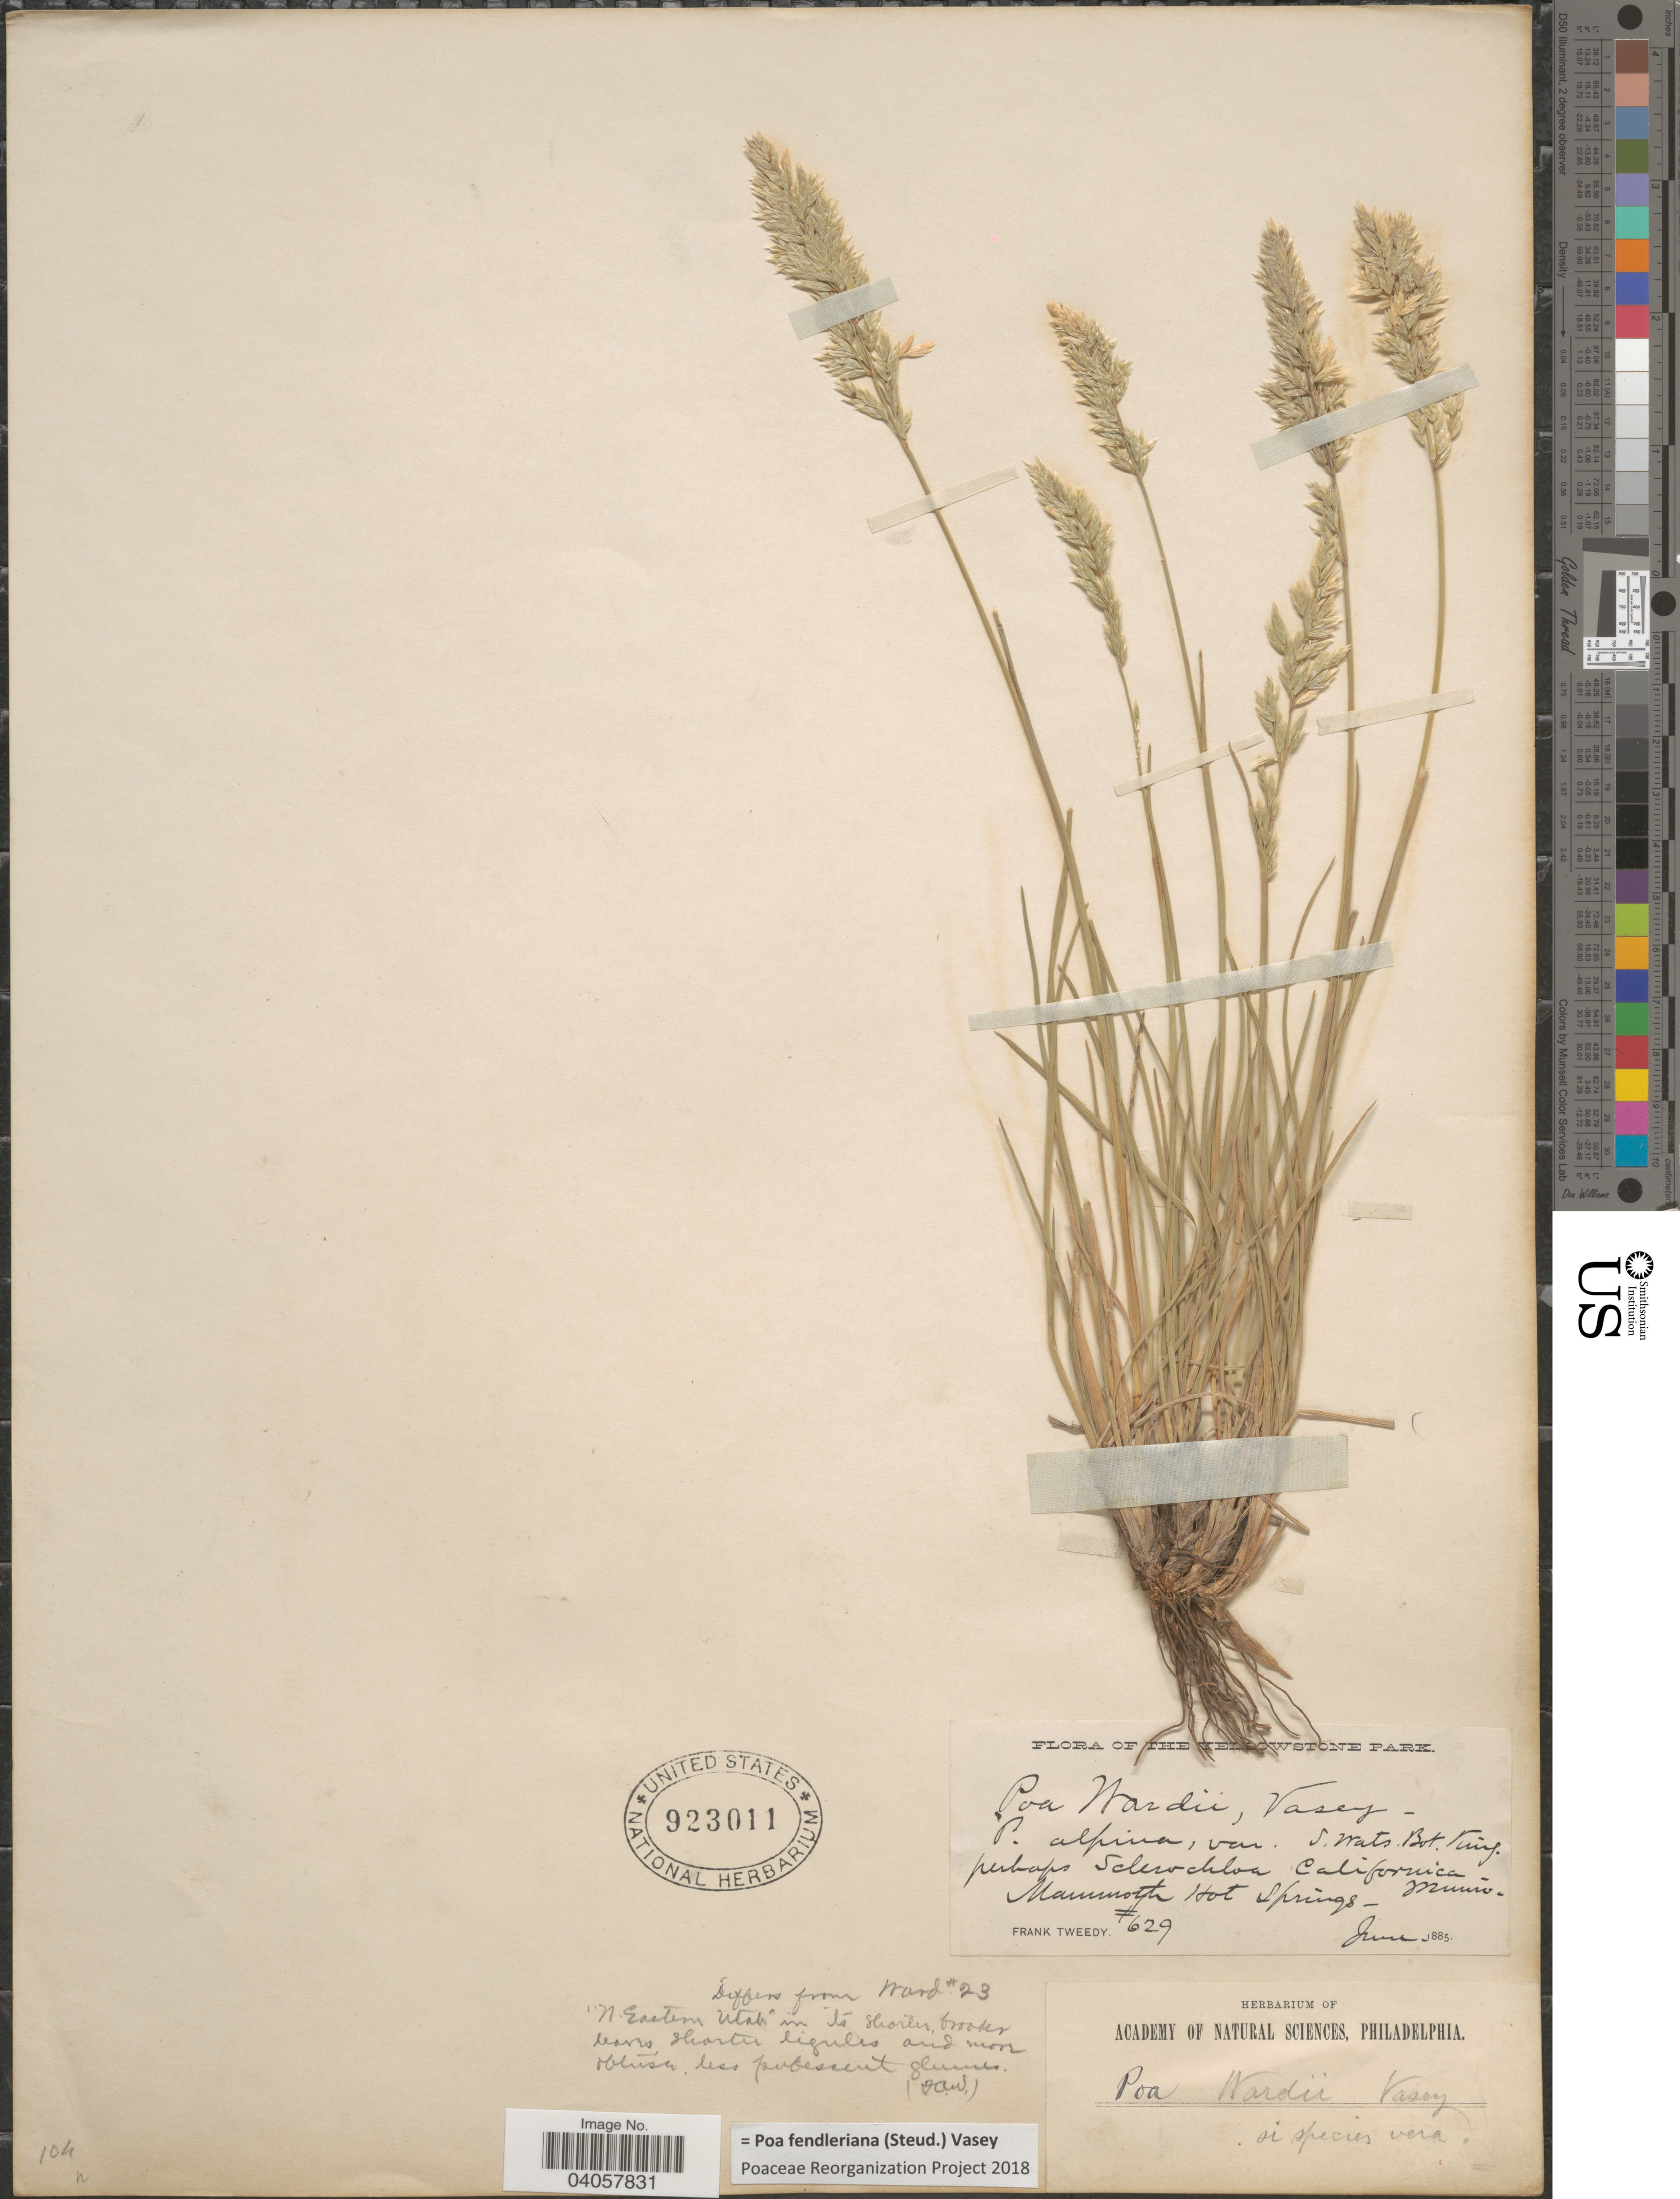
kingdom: Plantae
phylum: Tracheophyta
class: Liliopsida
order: Poales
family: Poaceae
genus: Poa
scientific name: Poa fendleriana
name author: (Steud.) Vasey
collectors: F. Tweedy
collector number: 629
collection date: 1885-06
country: United States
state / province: Wyoming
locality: Yellowstone Park. Mammoth Hot Springs.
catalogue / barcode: US 923011